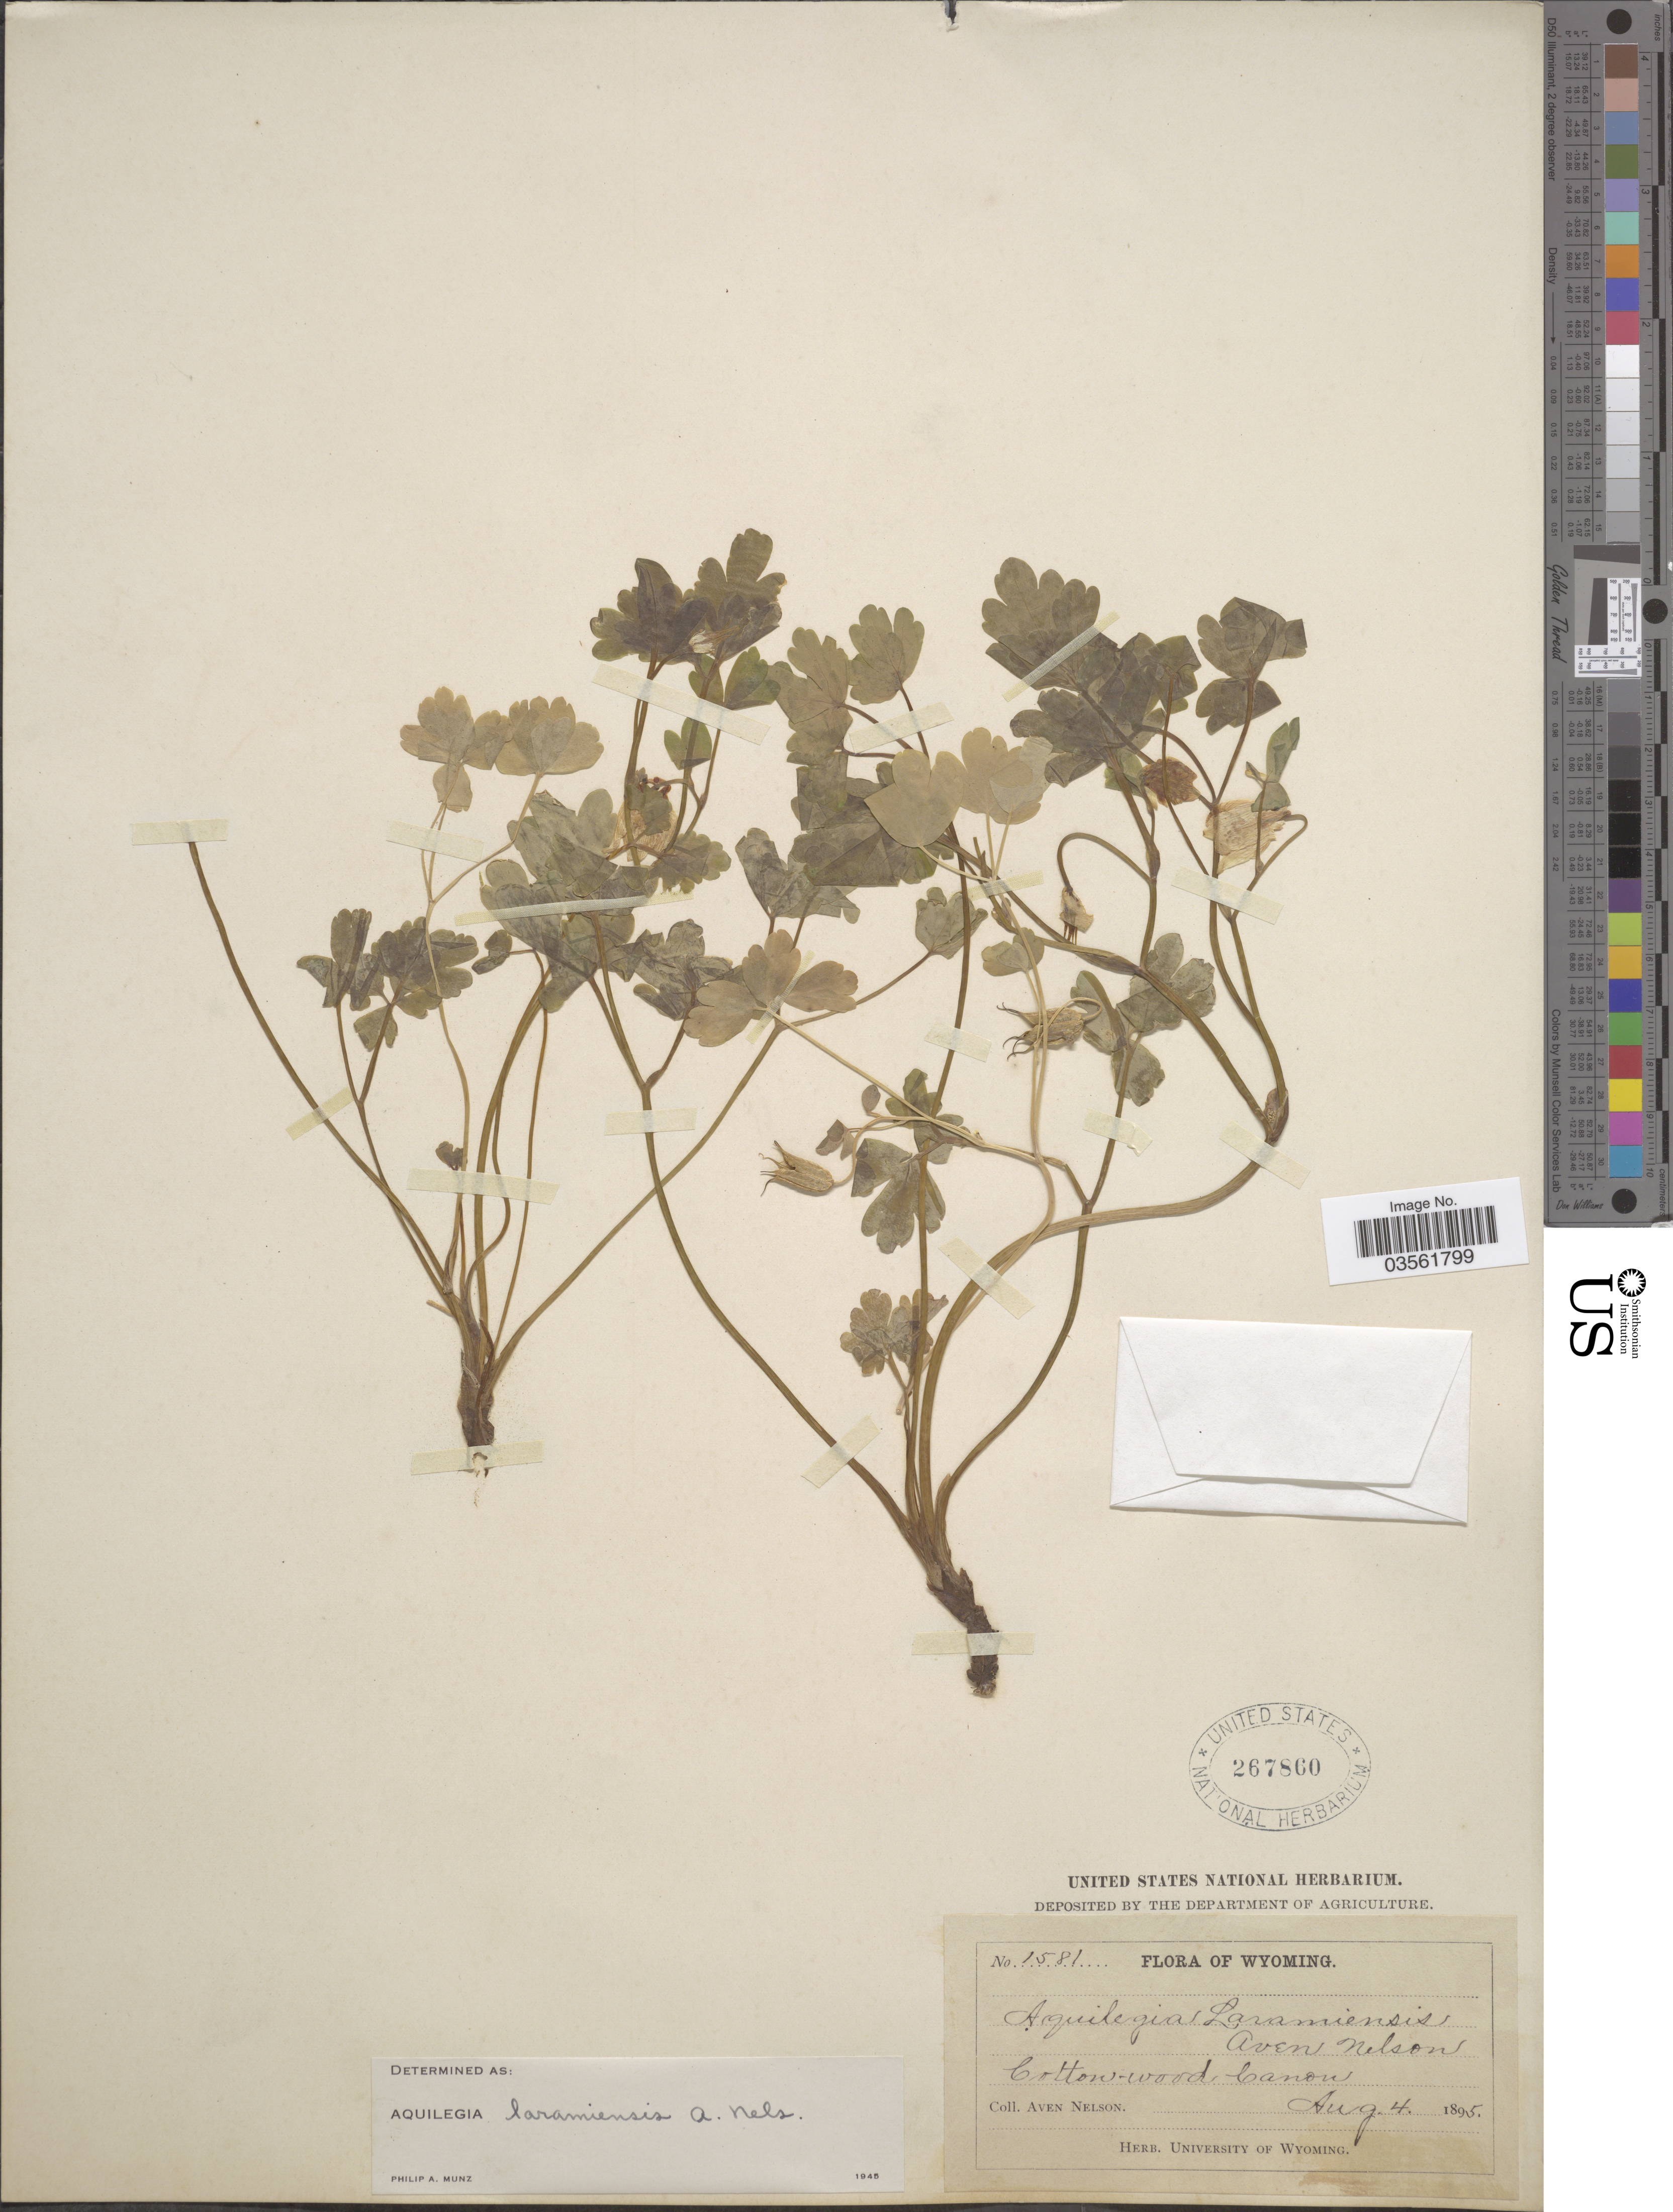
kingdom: Plantae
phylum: Tracheophyta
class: Magnoliopsida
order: Ranunculales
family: Ranunculaceae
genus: Aquilegia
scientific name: Aquilegia laramiensis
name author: A. Nelson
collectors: A. Nelson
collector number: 1581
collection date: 1895-08-04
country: United States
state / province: Wyoming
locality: Cotton-wood Canon.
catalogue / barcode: US 267860